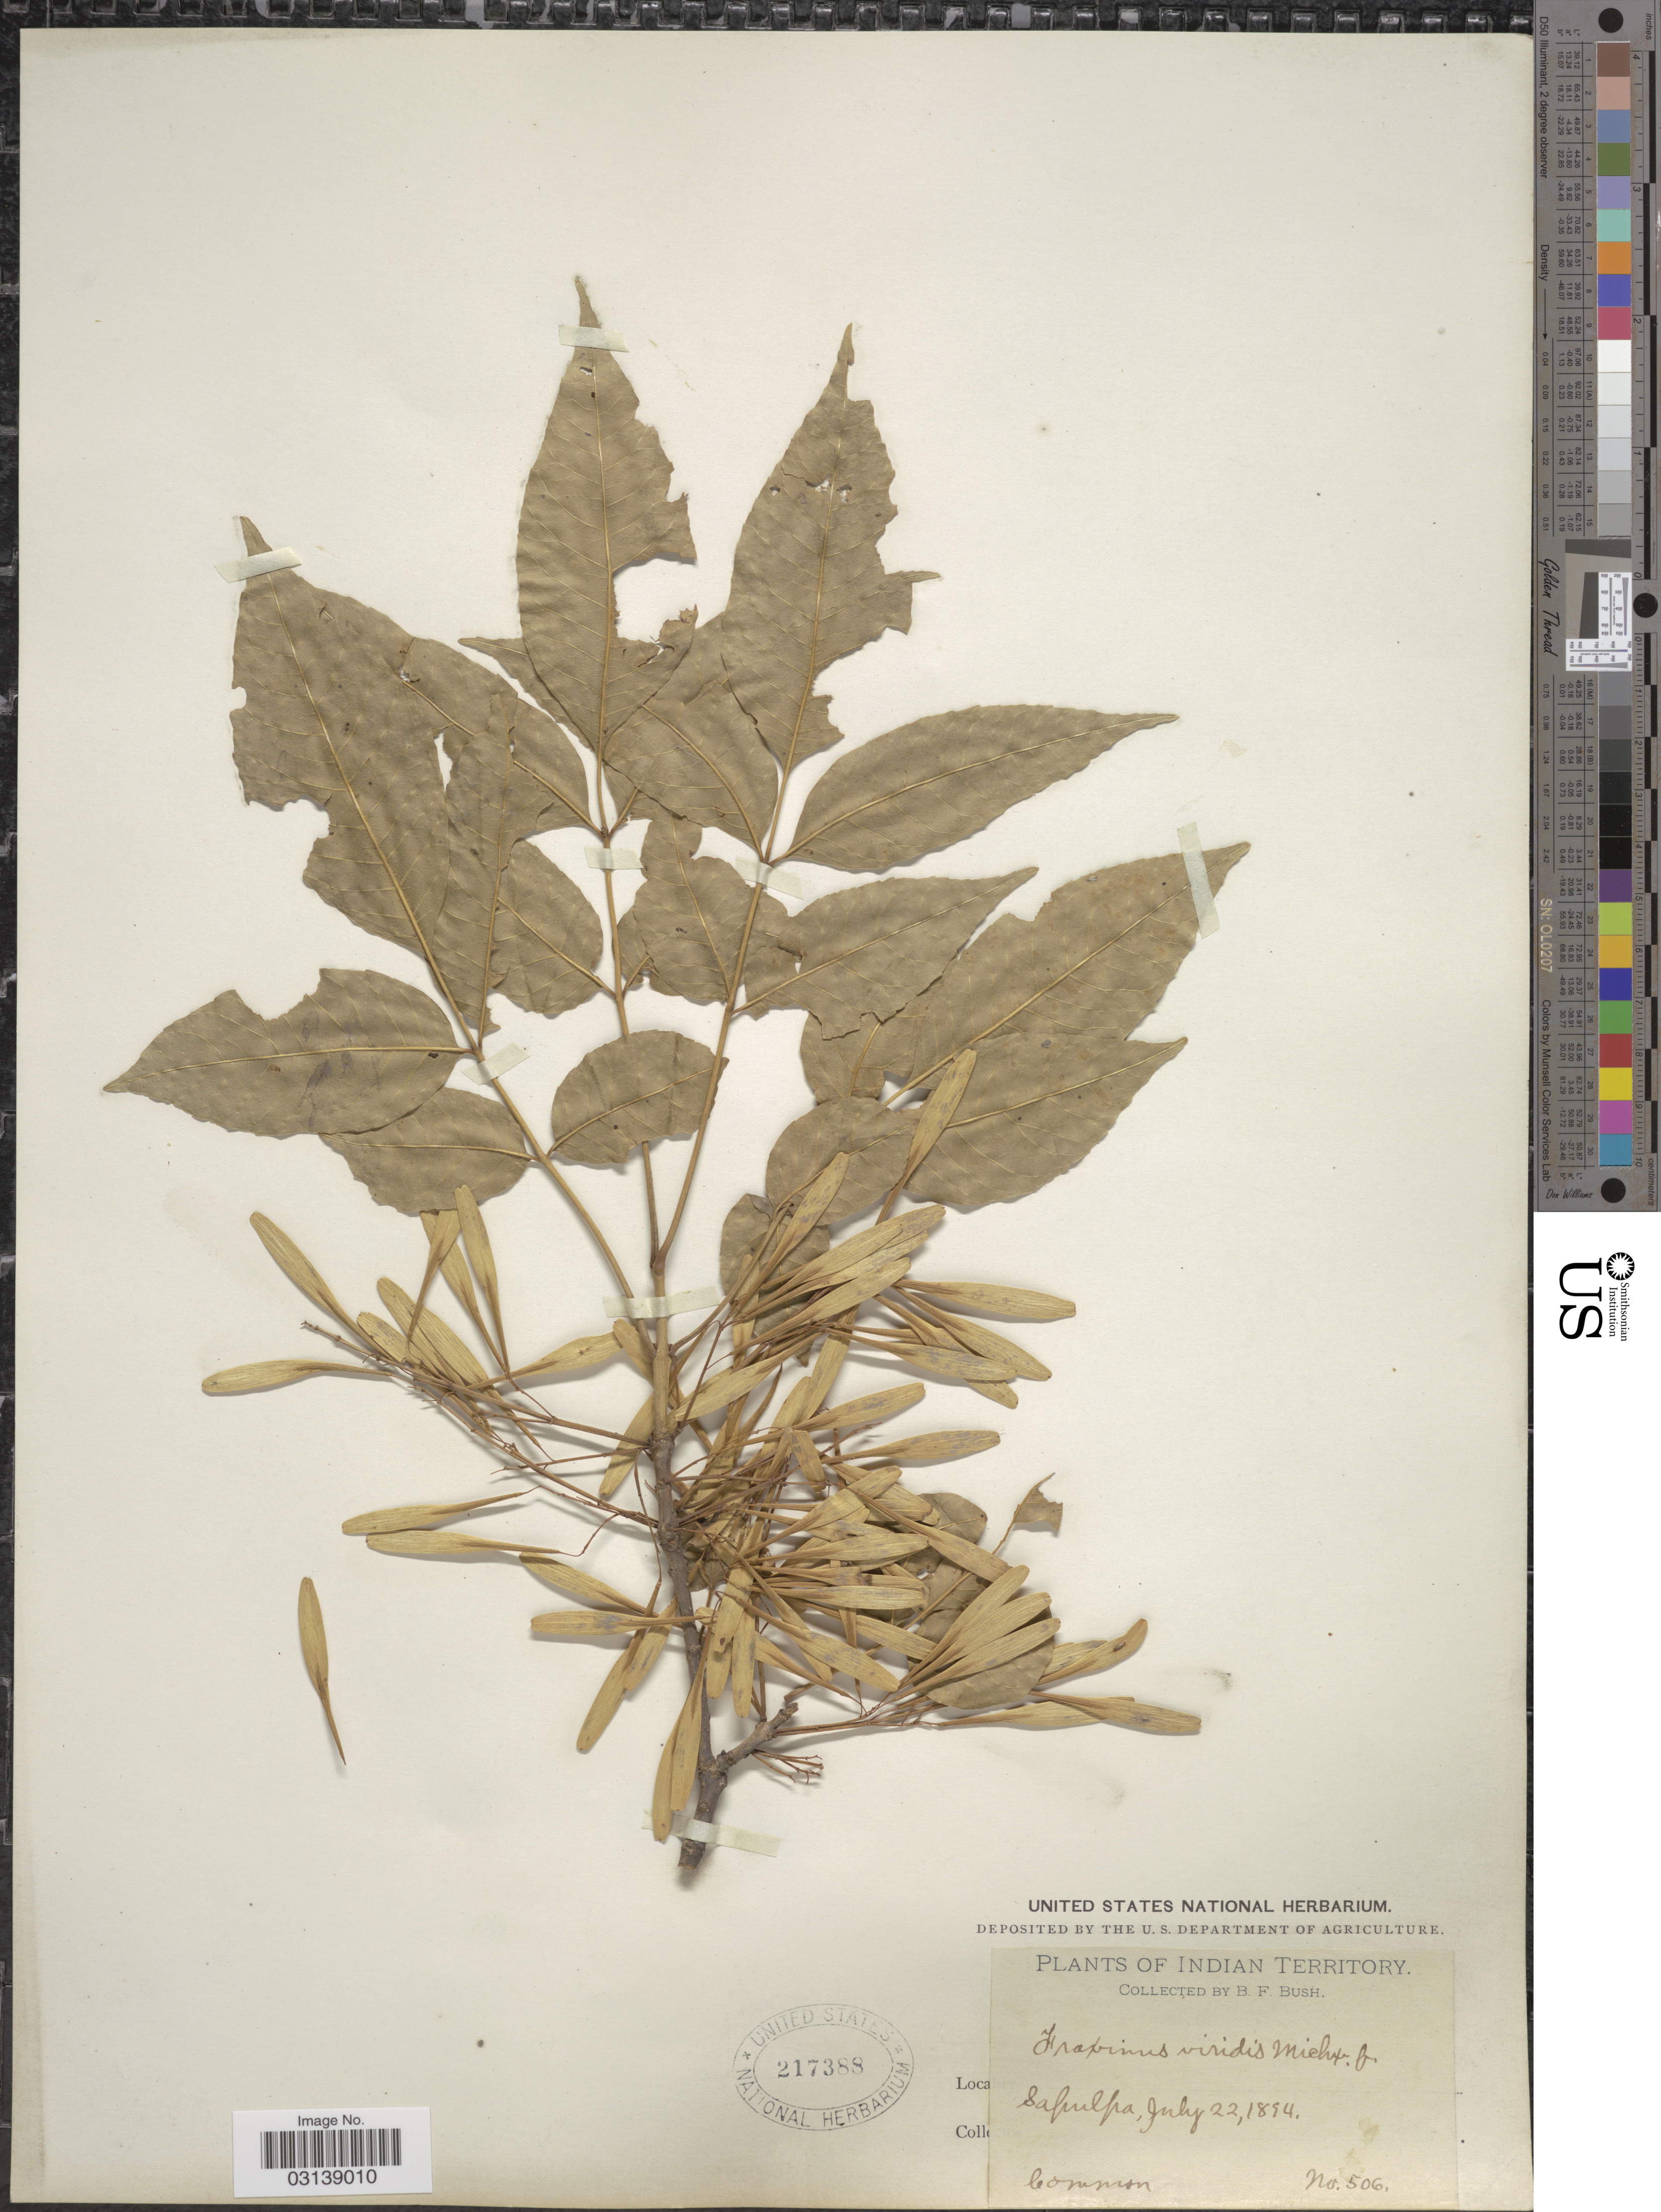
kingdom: Plantae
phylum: Tracheophyta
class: Magnoliopsida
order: Lamiales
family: Oleaceae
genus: Fraxinus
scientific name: Fraxinus pennsylvanica var. campestris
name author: (Britton) F.C. Gates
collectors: B. F. Bush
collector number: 506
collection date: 1894-07-22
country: United States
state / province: Oklahoma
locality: Indian Territory. Sapulpa.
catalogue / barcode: US 217388